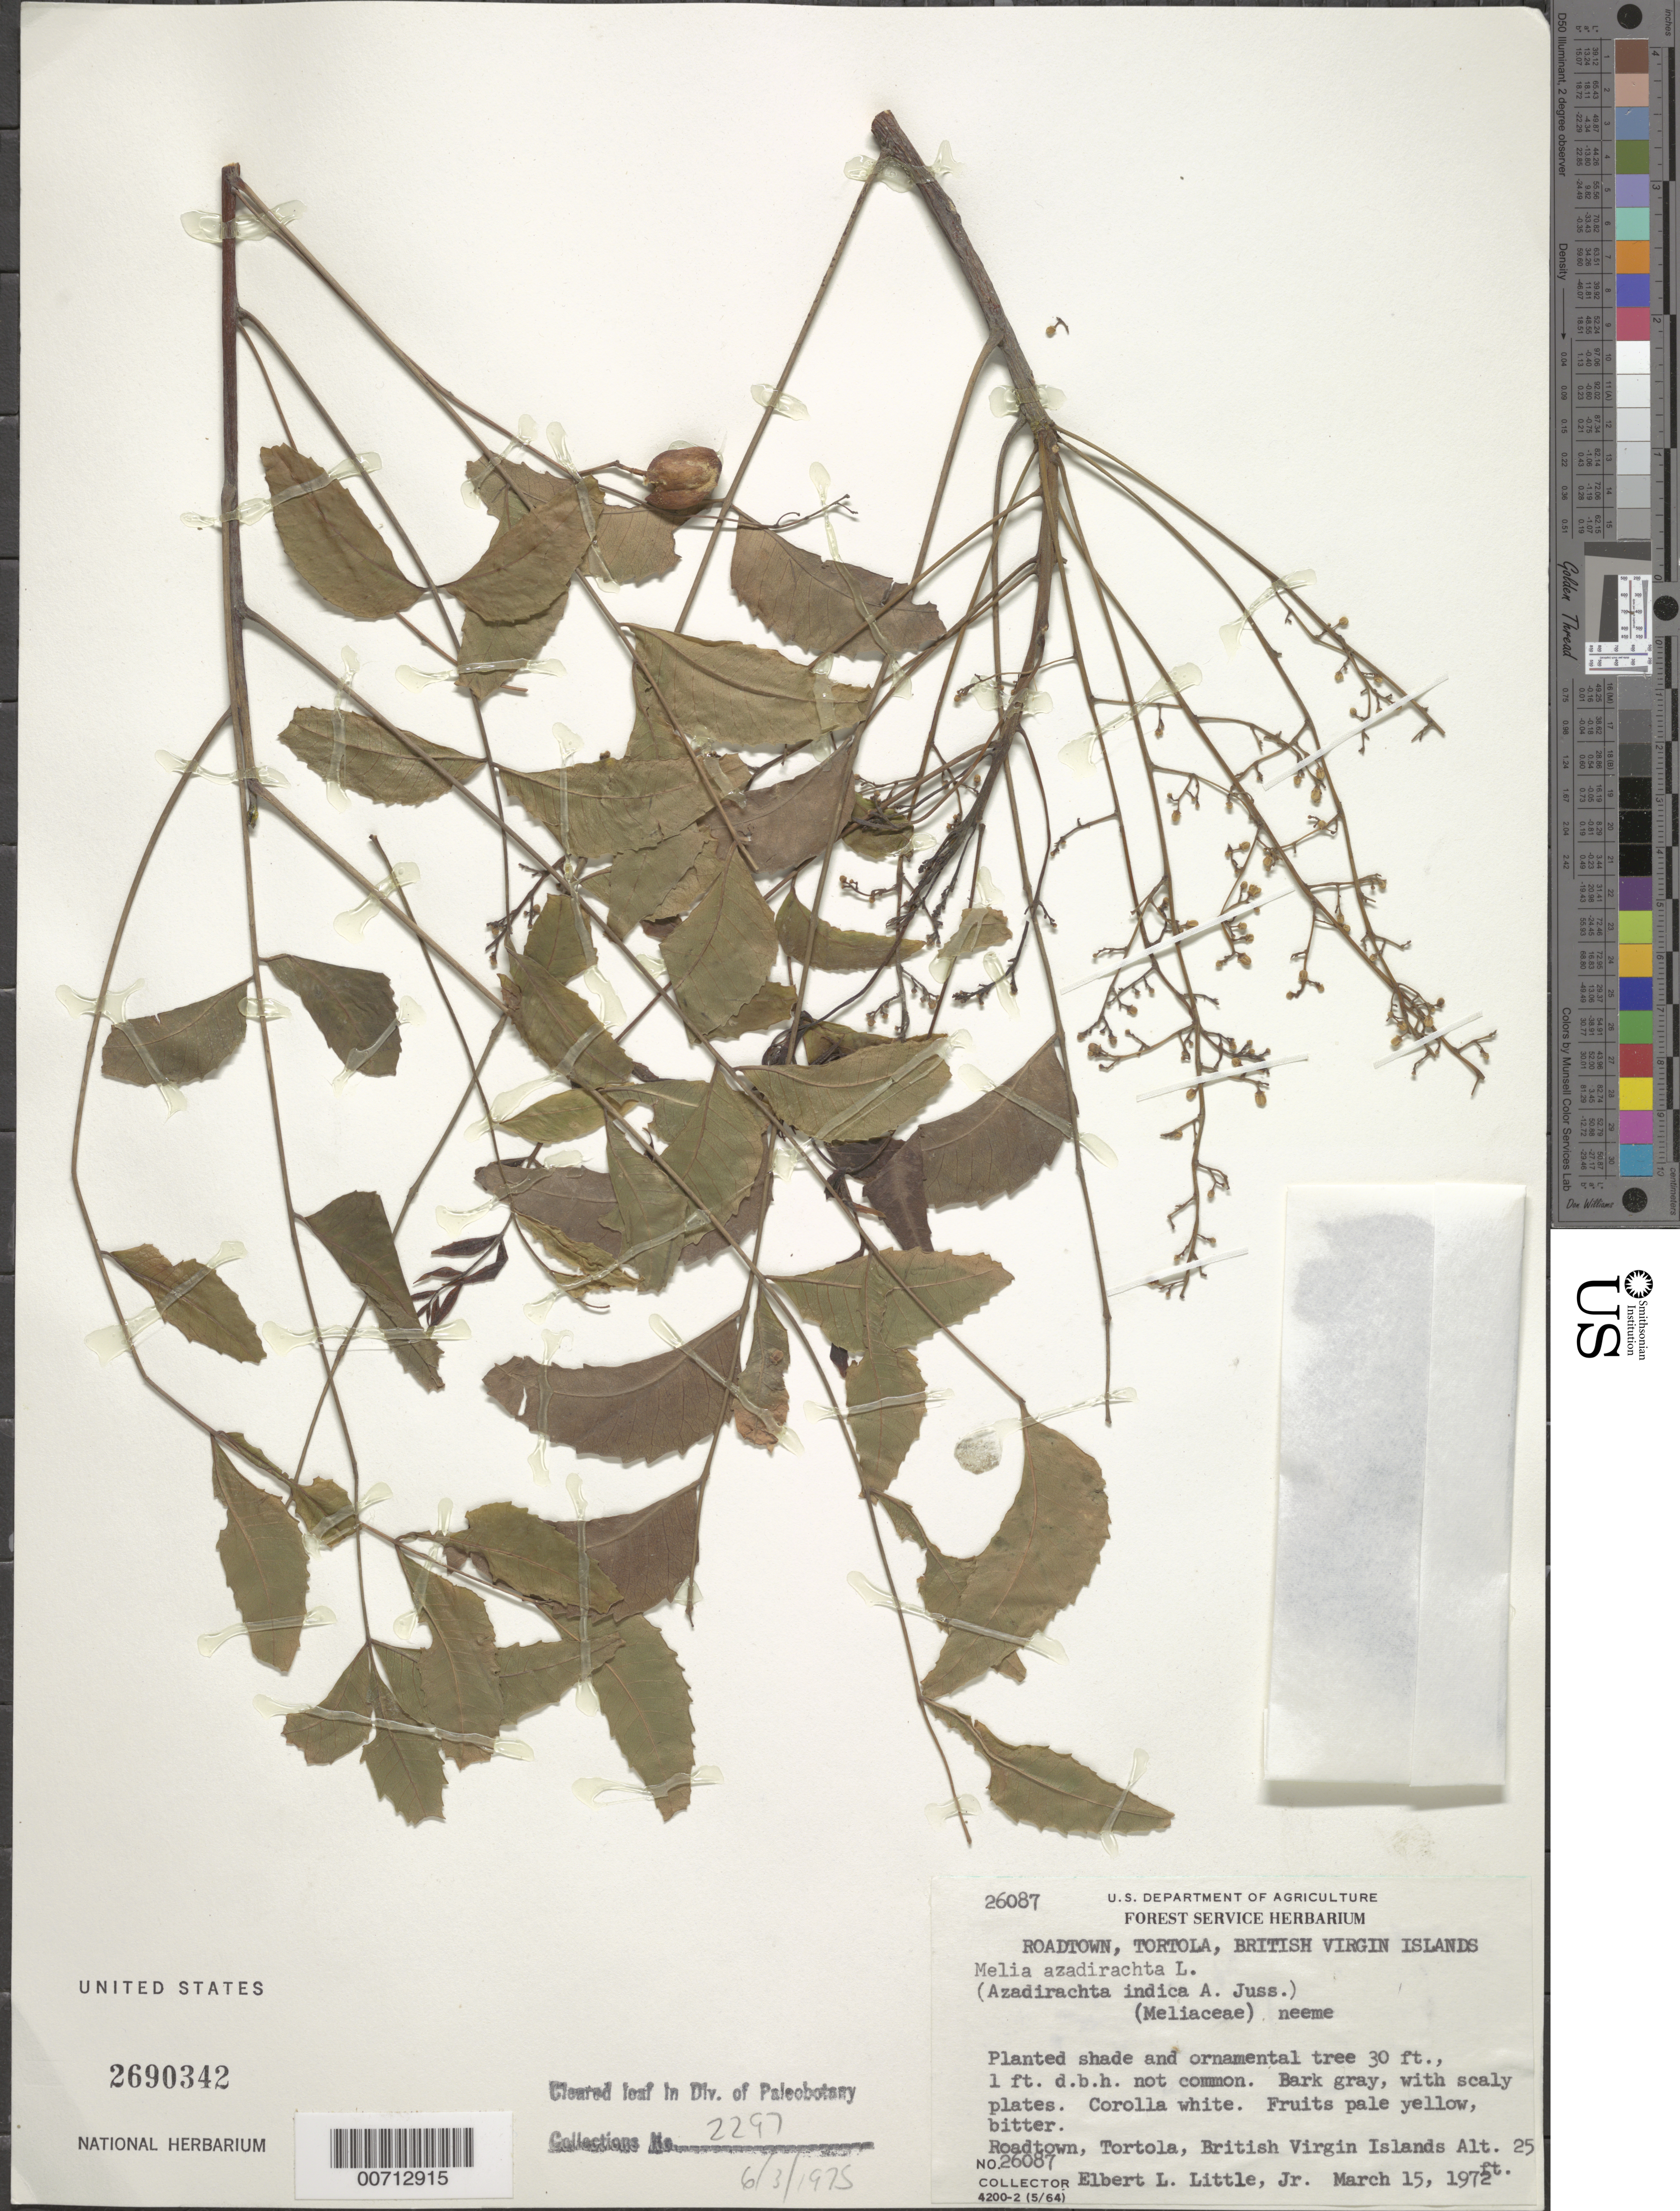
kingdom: Plantae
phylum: Tracheophyta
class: Magnoliopsida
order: Sapindales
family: Meliaceae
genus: Melia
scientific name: Melia azedarach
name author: L.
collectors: E. L. Little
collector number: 26087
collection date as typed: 15 Mar 1972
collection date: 1972-03-15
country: British Virgin Islands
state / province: Tortola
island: Tortola Island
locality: Roadtown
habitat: Planted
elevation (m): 8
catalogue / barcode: US 2690342